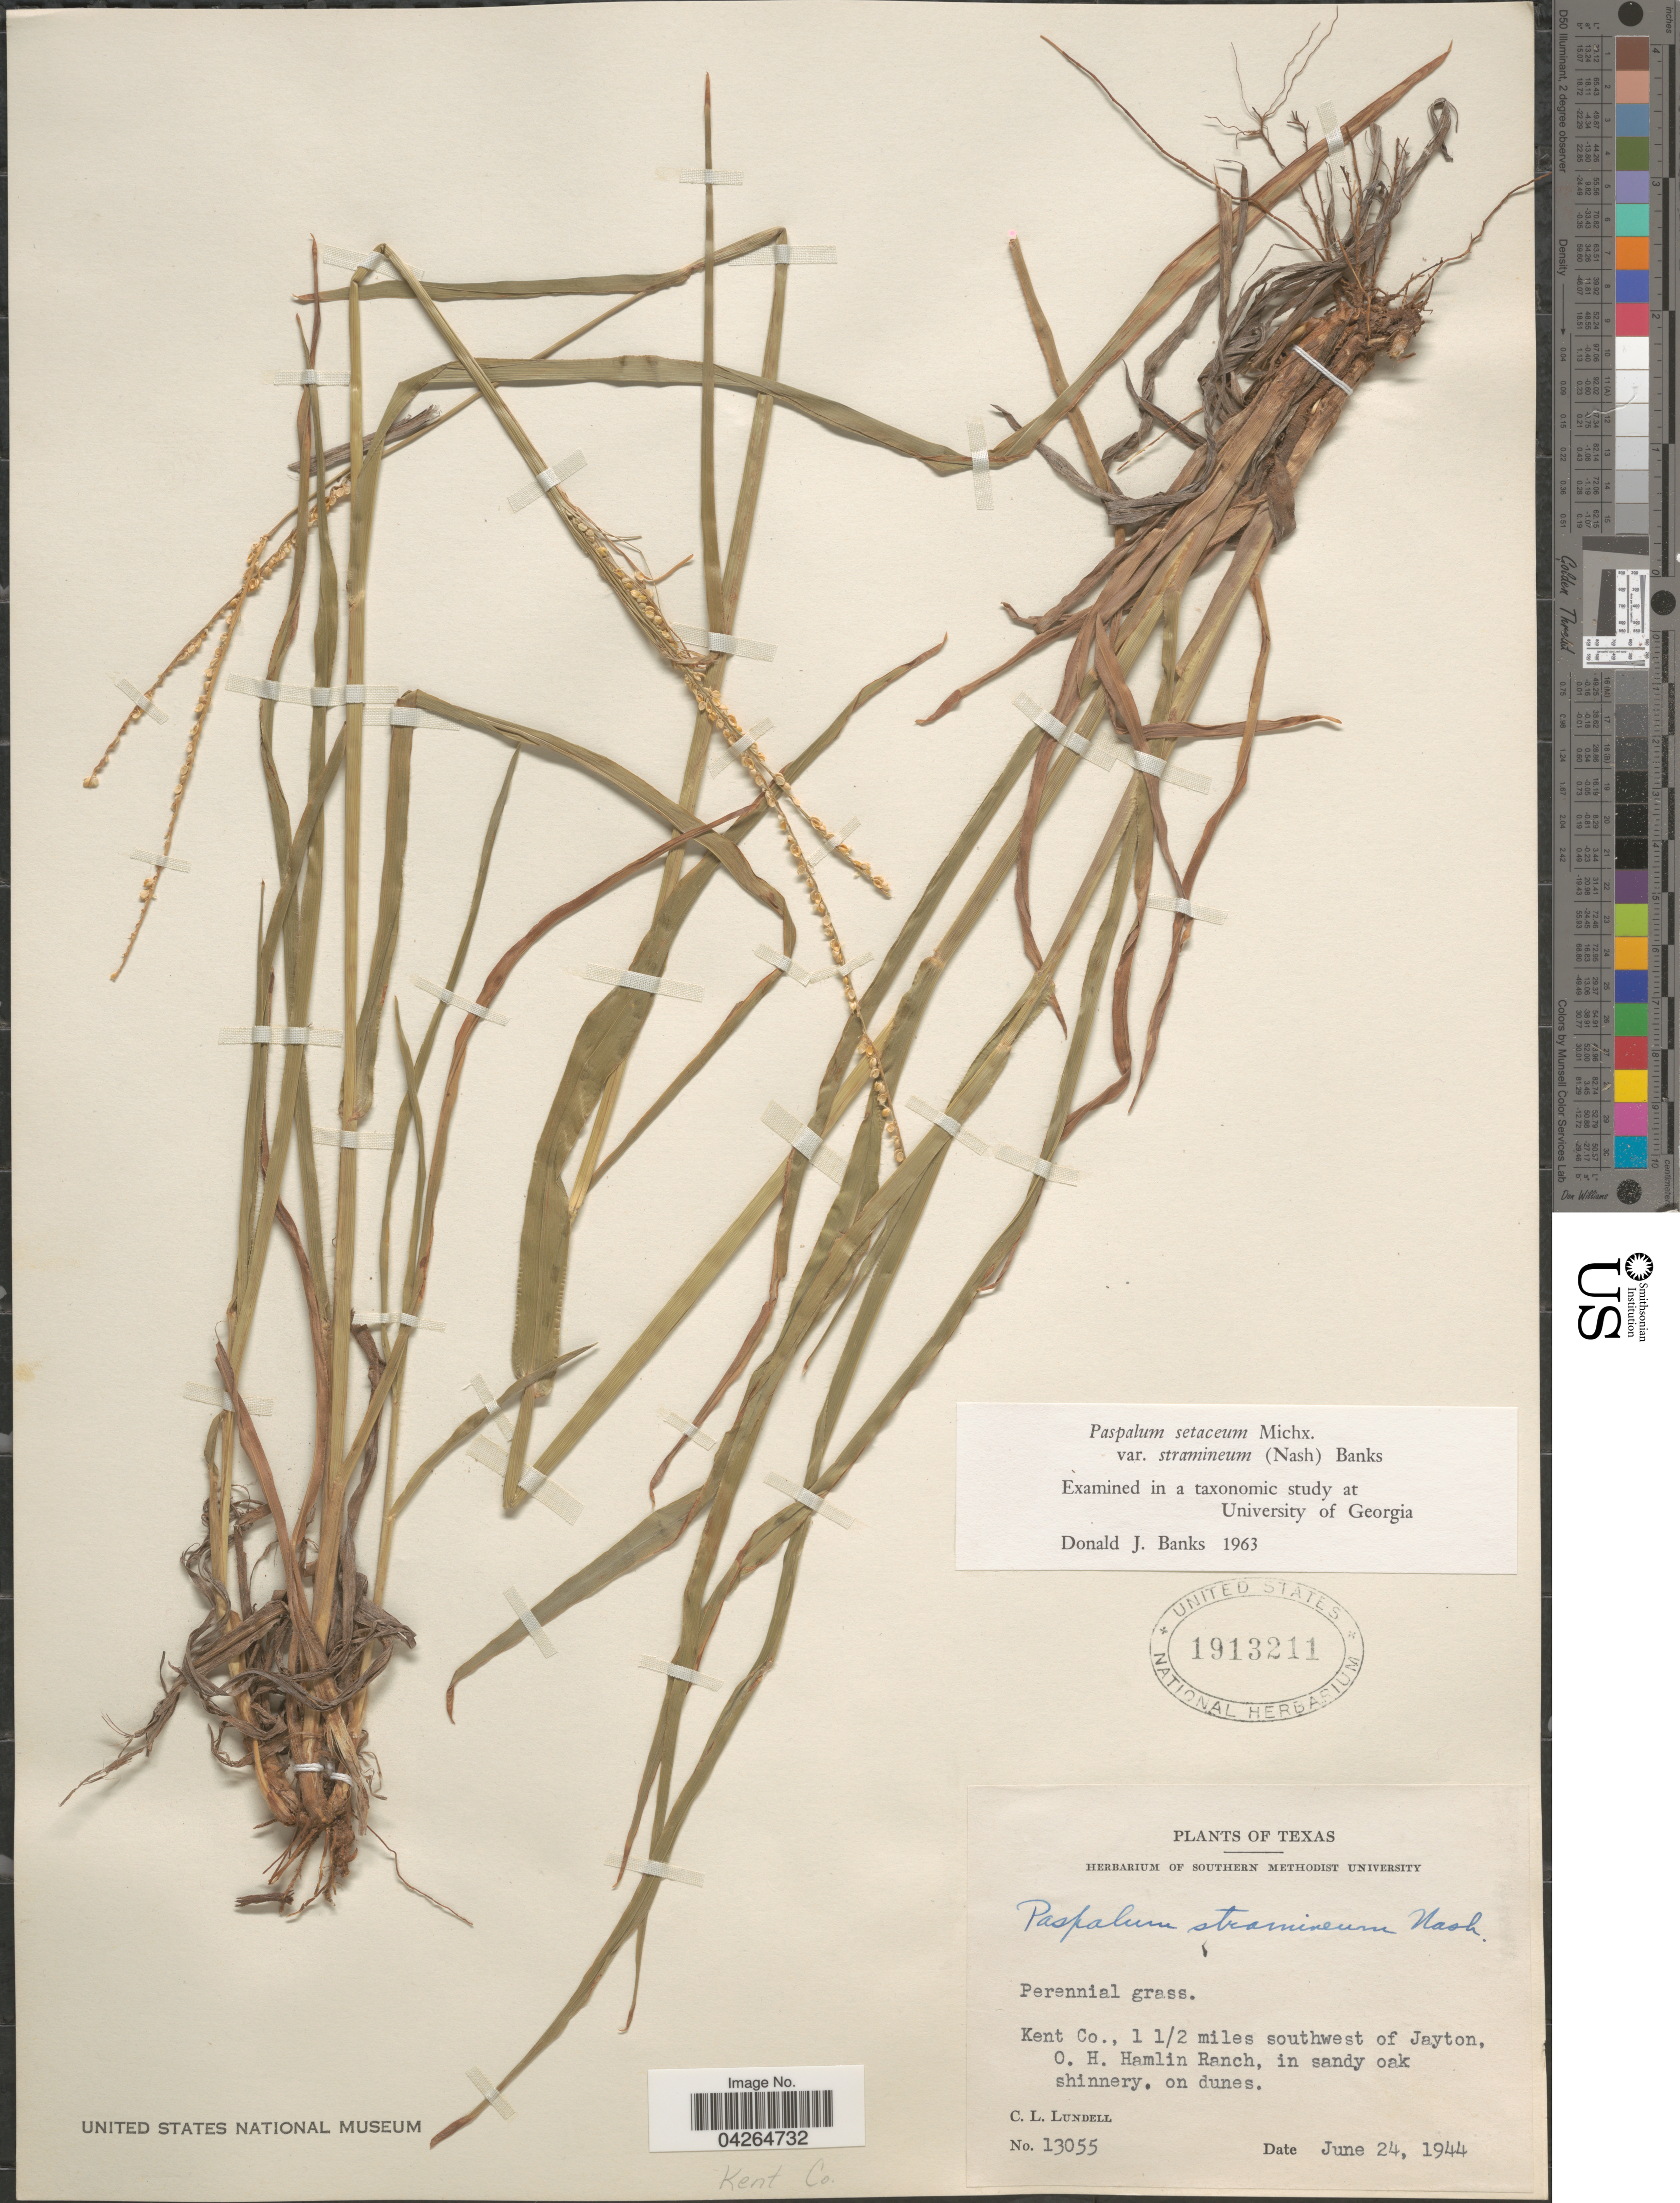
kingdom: Plantae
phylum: Tracheophyta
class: Liliopsida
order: Poales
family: Poaceae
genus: Paspalum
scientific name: Paspalum setaceum var. stramineum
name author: (Nash) D.J. Banks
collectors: C. L. Lundell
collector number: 13055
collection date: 1944-06-24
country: United States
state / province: Texas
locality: Kent Co., 1 1/2 miles southwest of Jayton, O. H. Hamlin Ranch.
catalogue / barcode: US 1913211